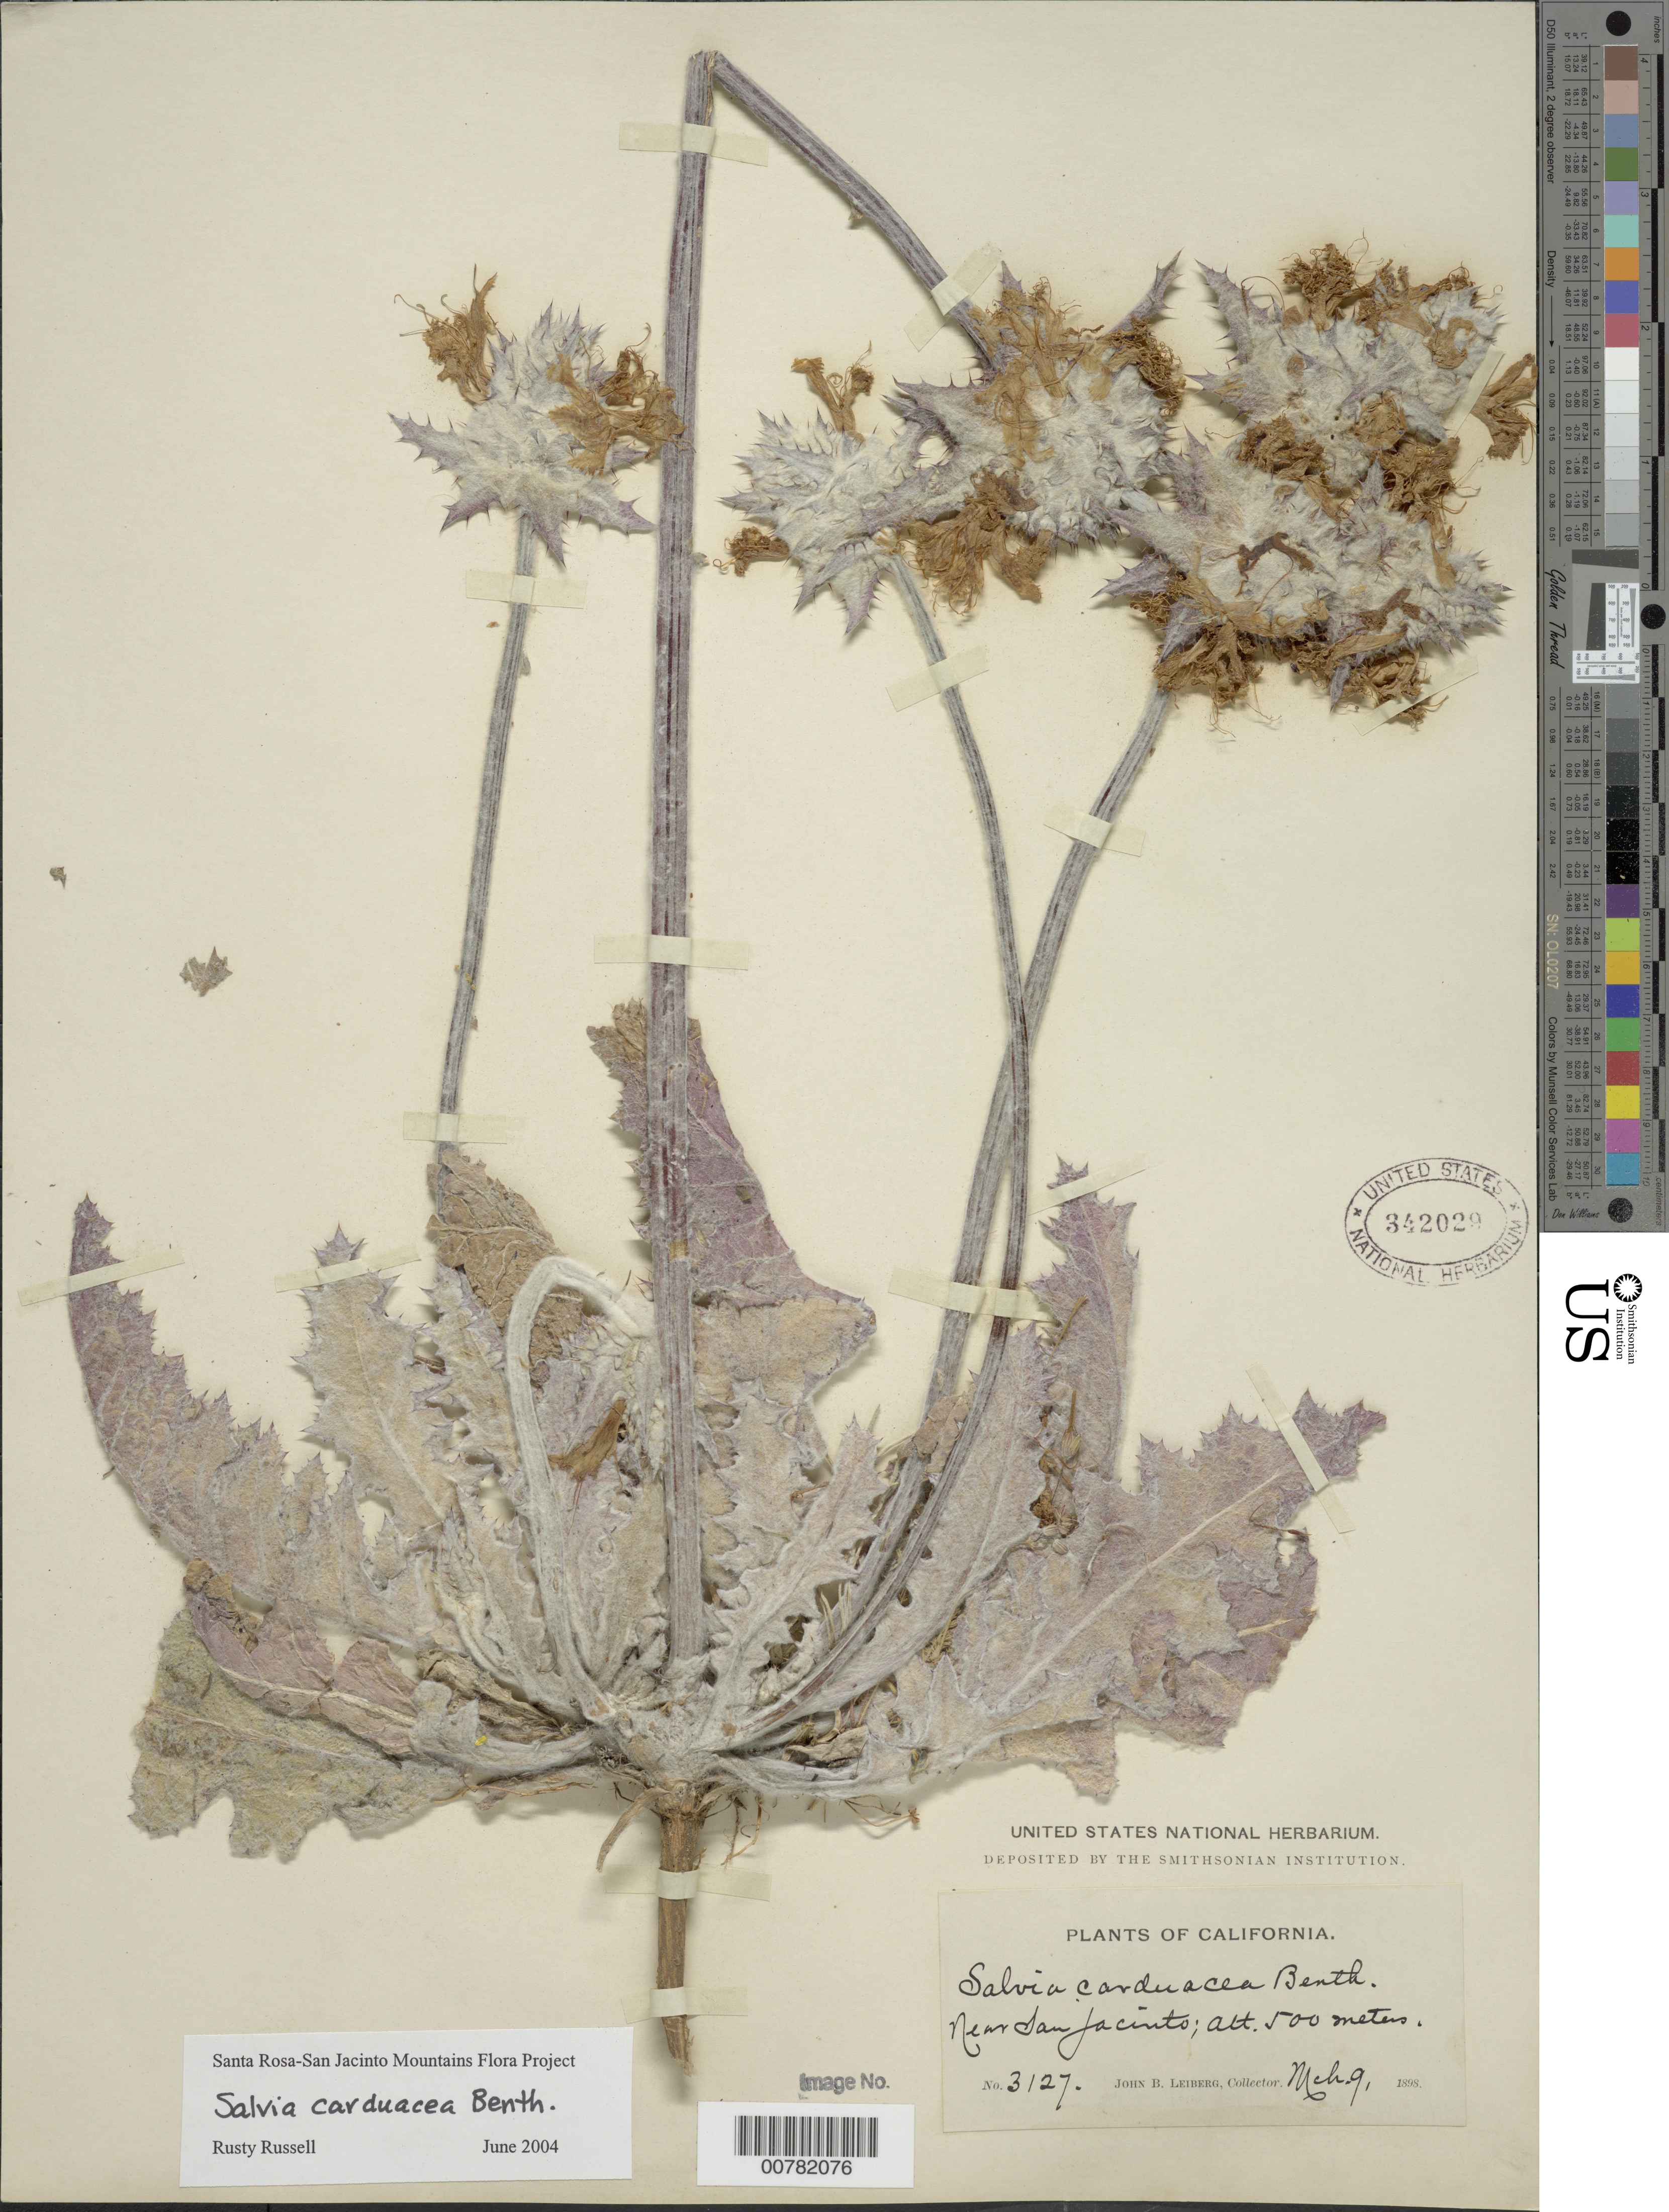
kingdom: Plantae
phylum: Tracheophyta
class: Magnoliopsida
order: Lamiales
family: Lamiaceae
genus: Salvia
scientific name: Salvia carduacea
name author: Benth.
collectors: J. B. Leiberg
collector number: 3127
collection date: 1898-03-09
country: United States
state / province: California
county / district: Riverside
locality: Near San Jacinto.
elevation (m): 500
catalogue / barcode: US 342029